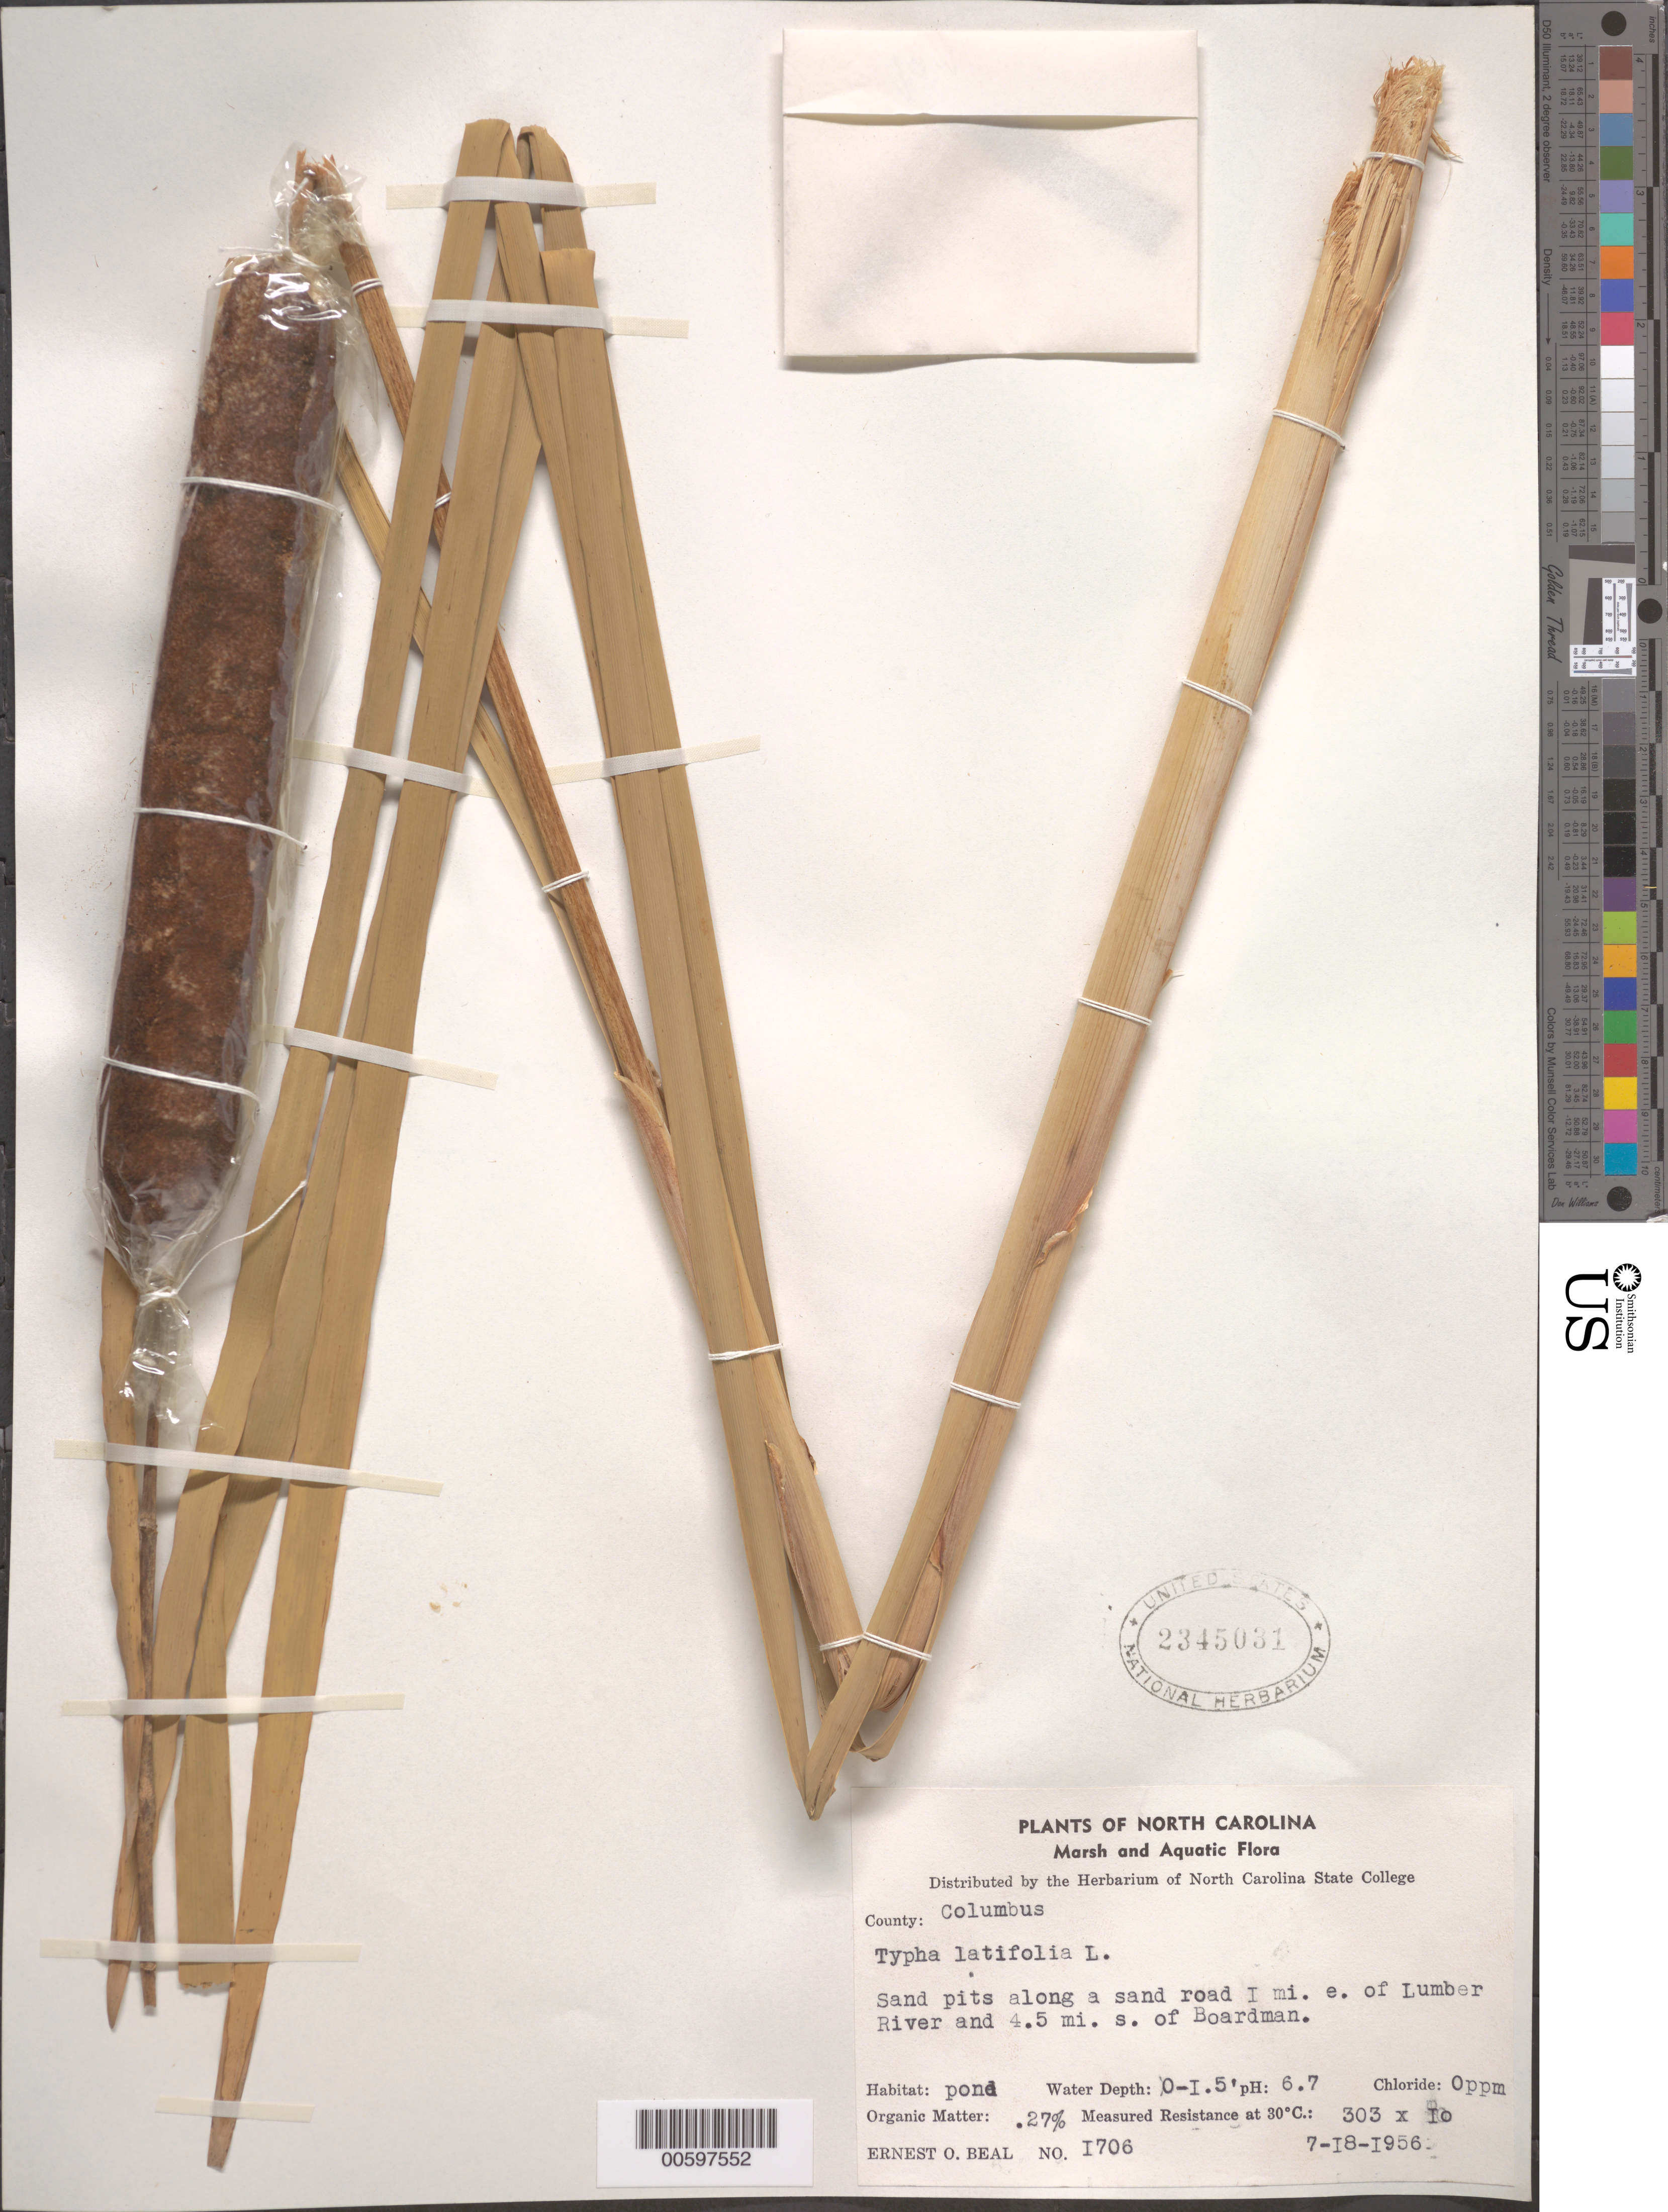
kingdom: Plantae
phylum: Tracheophyta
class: Liliopsida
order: Poales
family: Typhaceae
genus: Typha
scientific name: Typha latifolia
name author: L.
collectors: E. Beal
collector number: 1706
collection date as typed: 18 Jul 1956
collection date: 1956-07-18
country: United States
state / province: North Carolina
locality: E of Lumber River, S of Boardman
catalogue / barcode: US 2345031